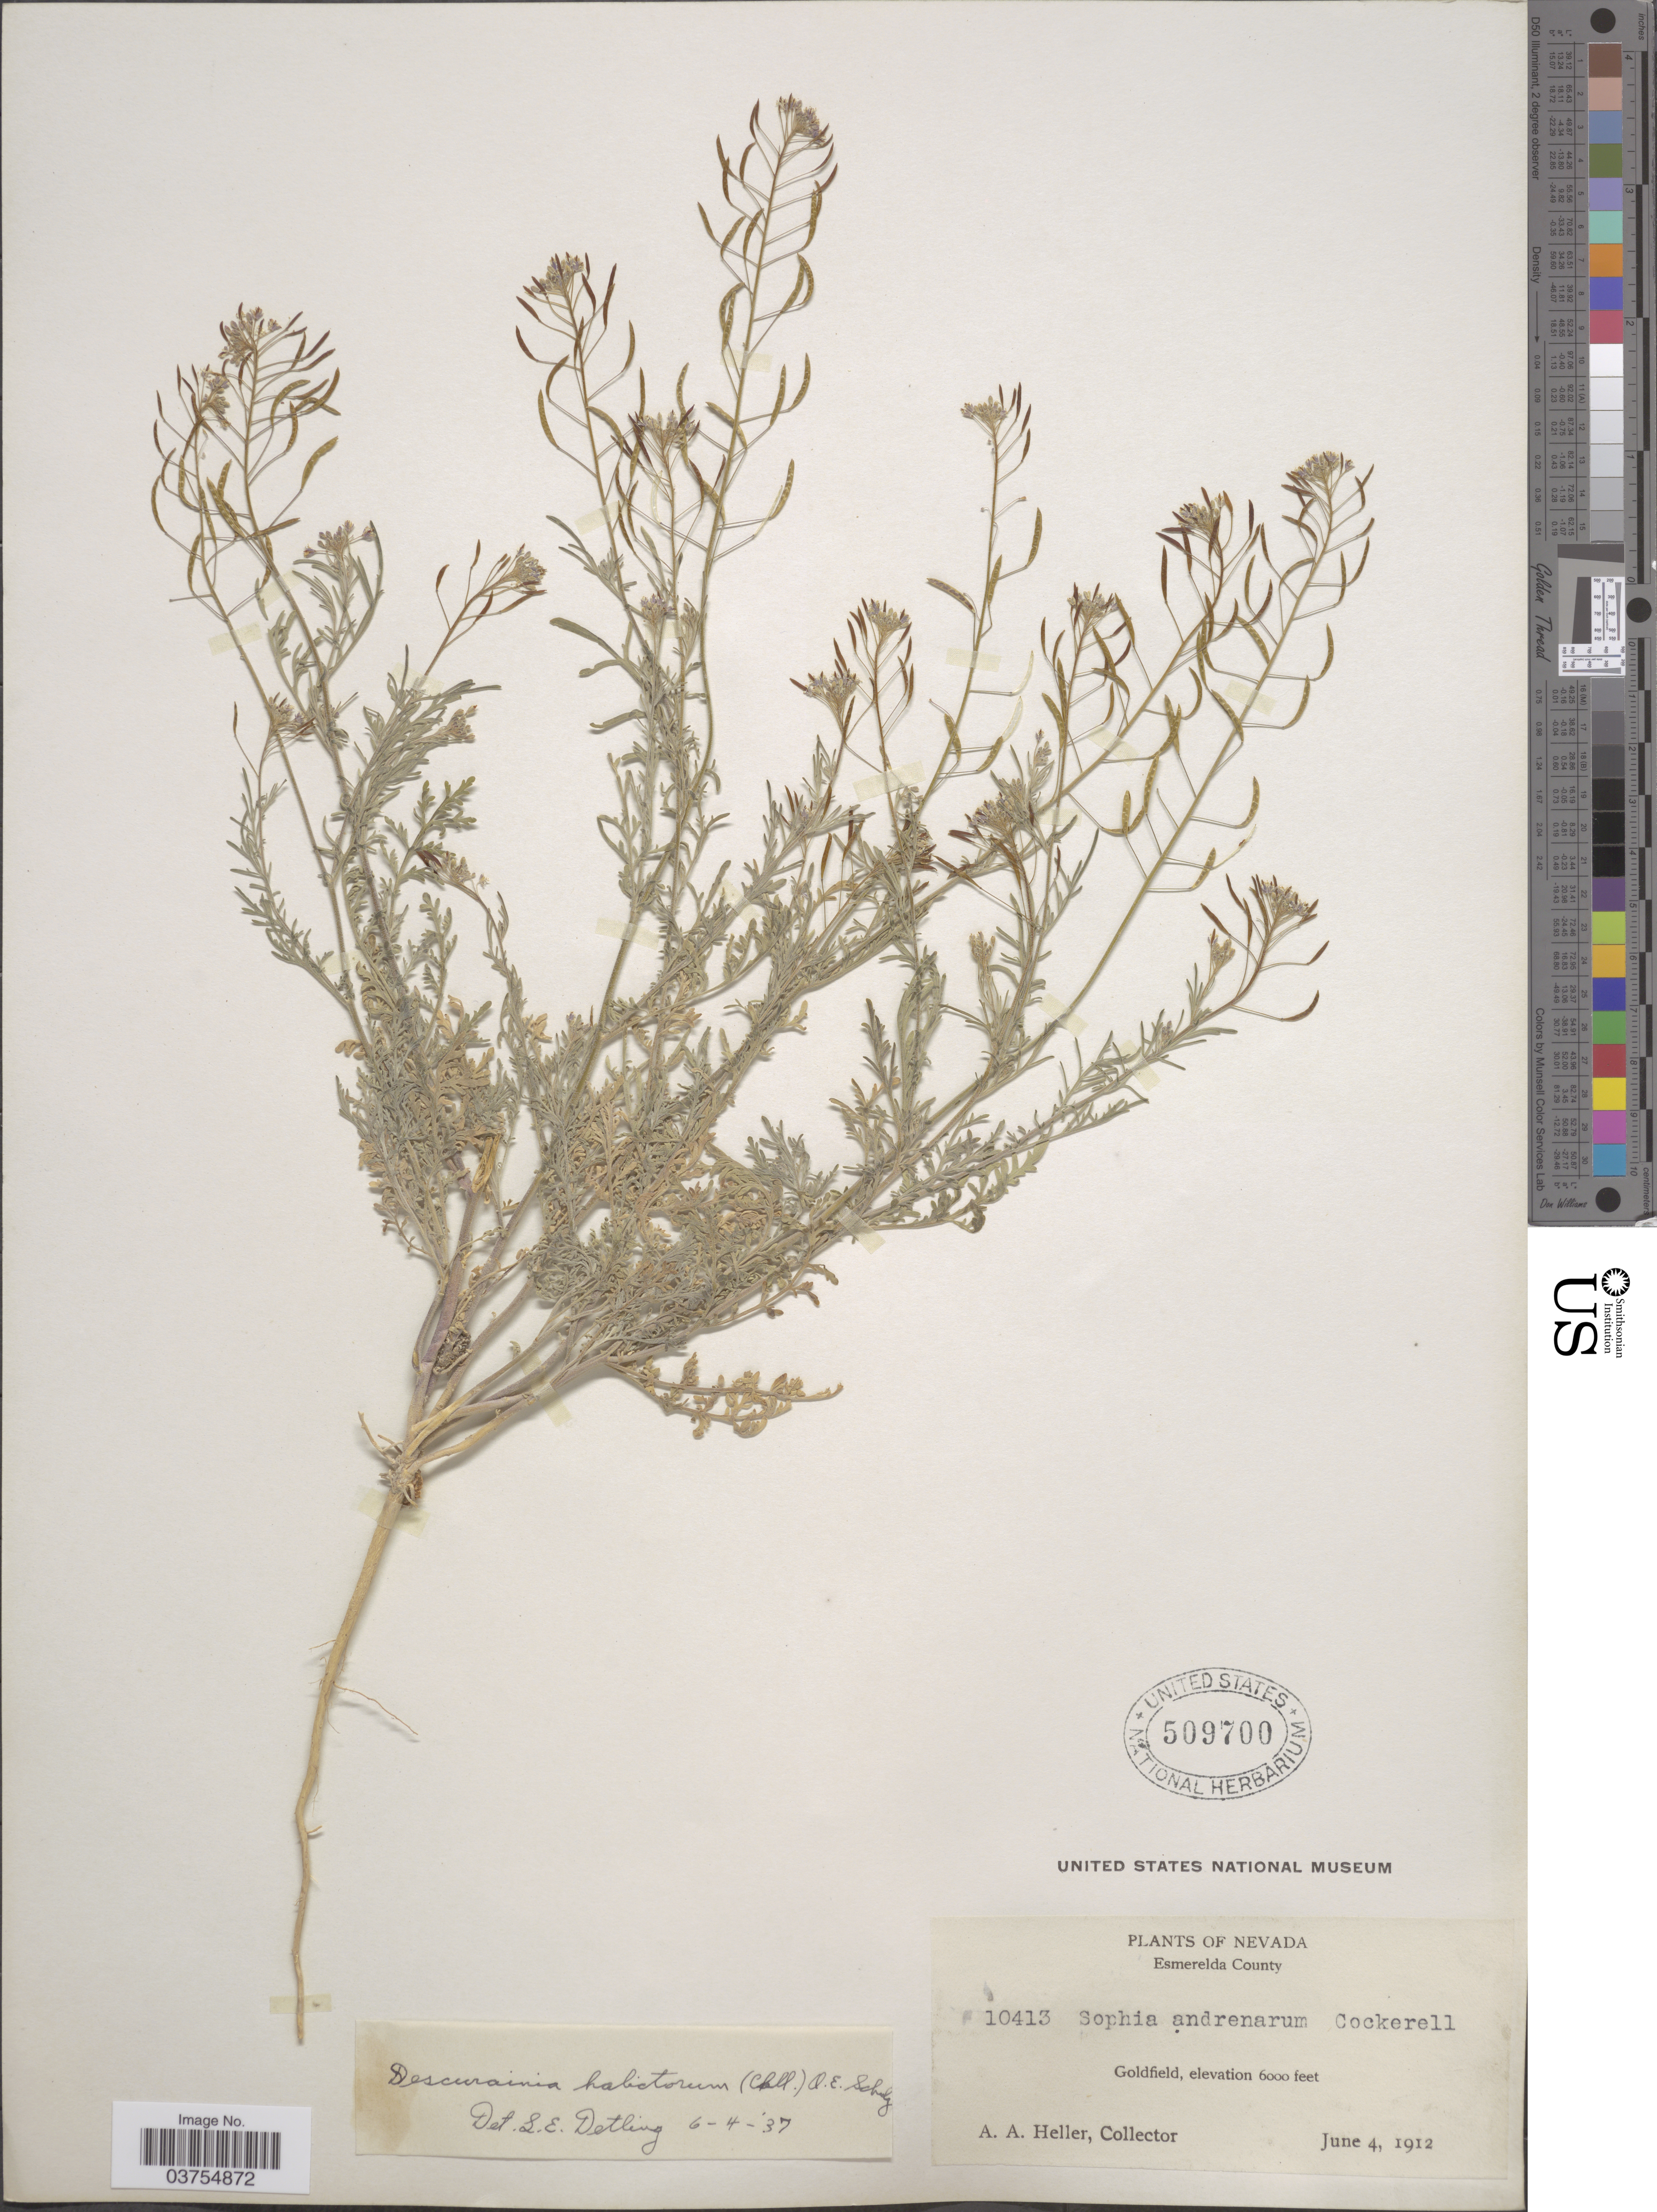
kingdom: Plantae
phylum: Tracheophyta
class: Magnoliopsida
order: Brassicales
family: Brassicaceae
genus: Descurainia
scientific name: Descurainia pinnata subsp. halictorum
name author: (Cockerell) Detling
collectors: A. A. Heller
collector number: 10413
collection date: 1912-06-04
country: United States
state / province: Nevada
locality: Esmeralda County. Goldfield.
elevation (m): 1829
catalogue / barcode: US 509700